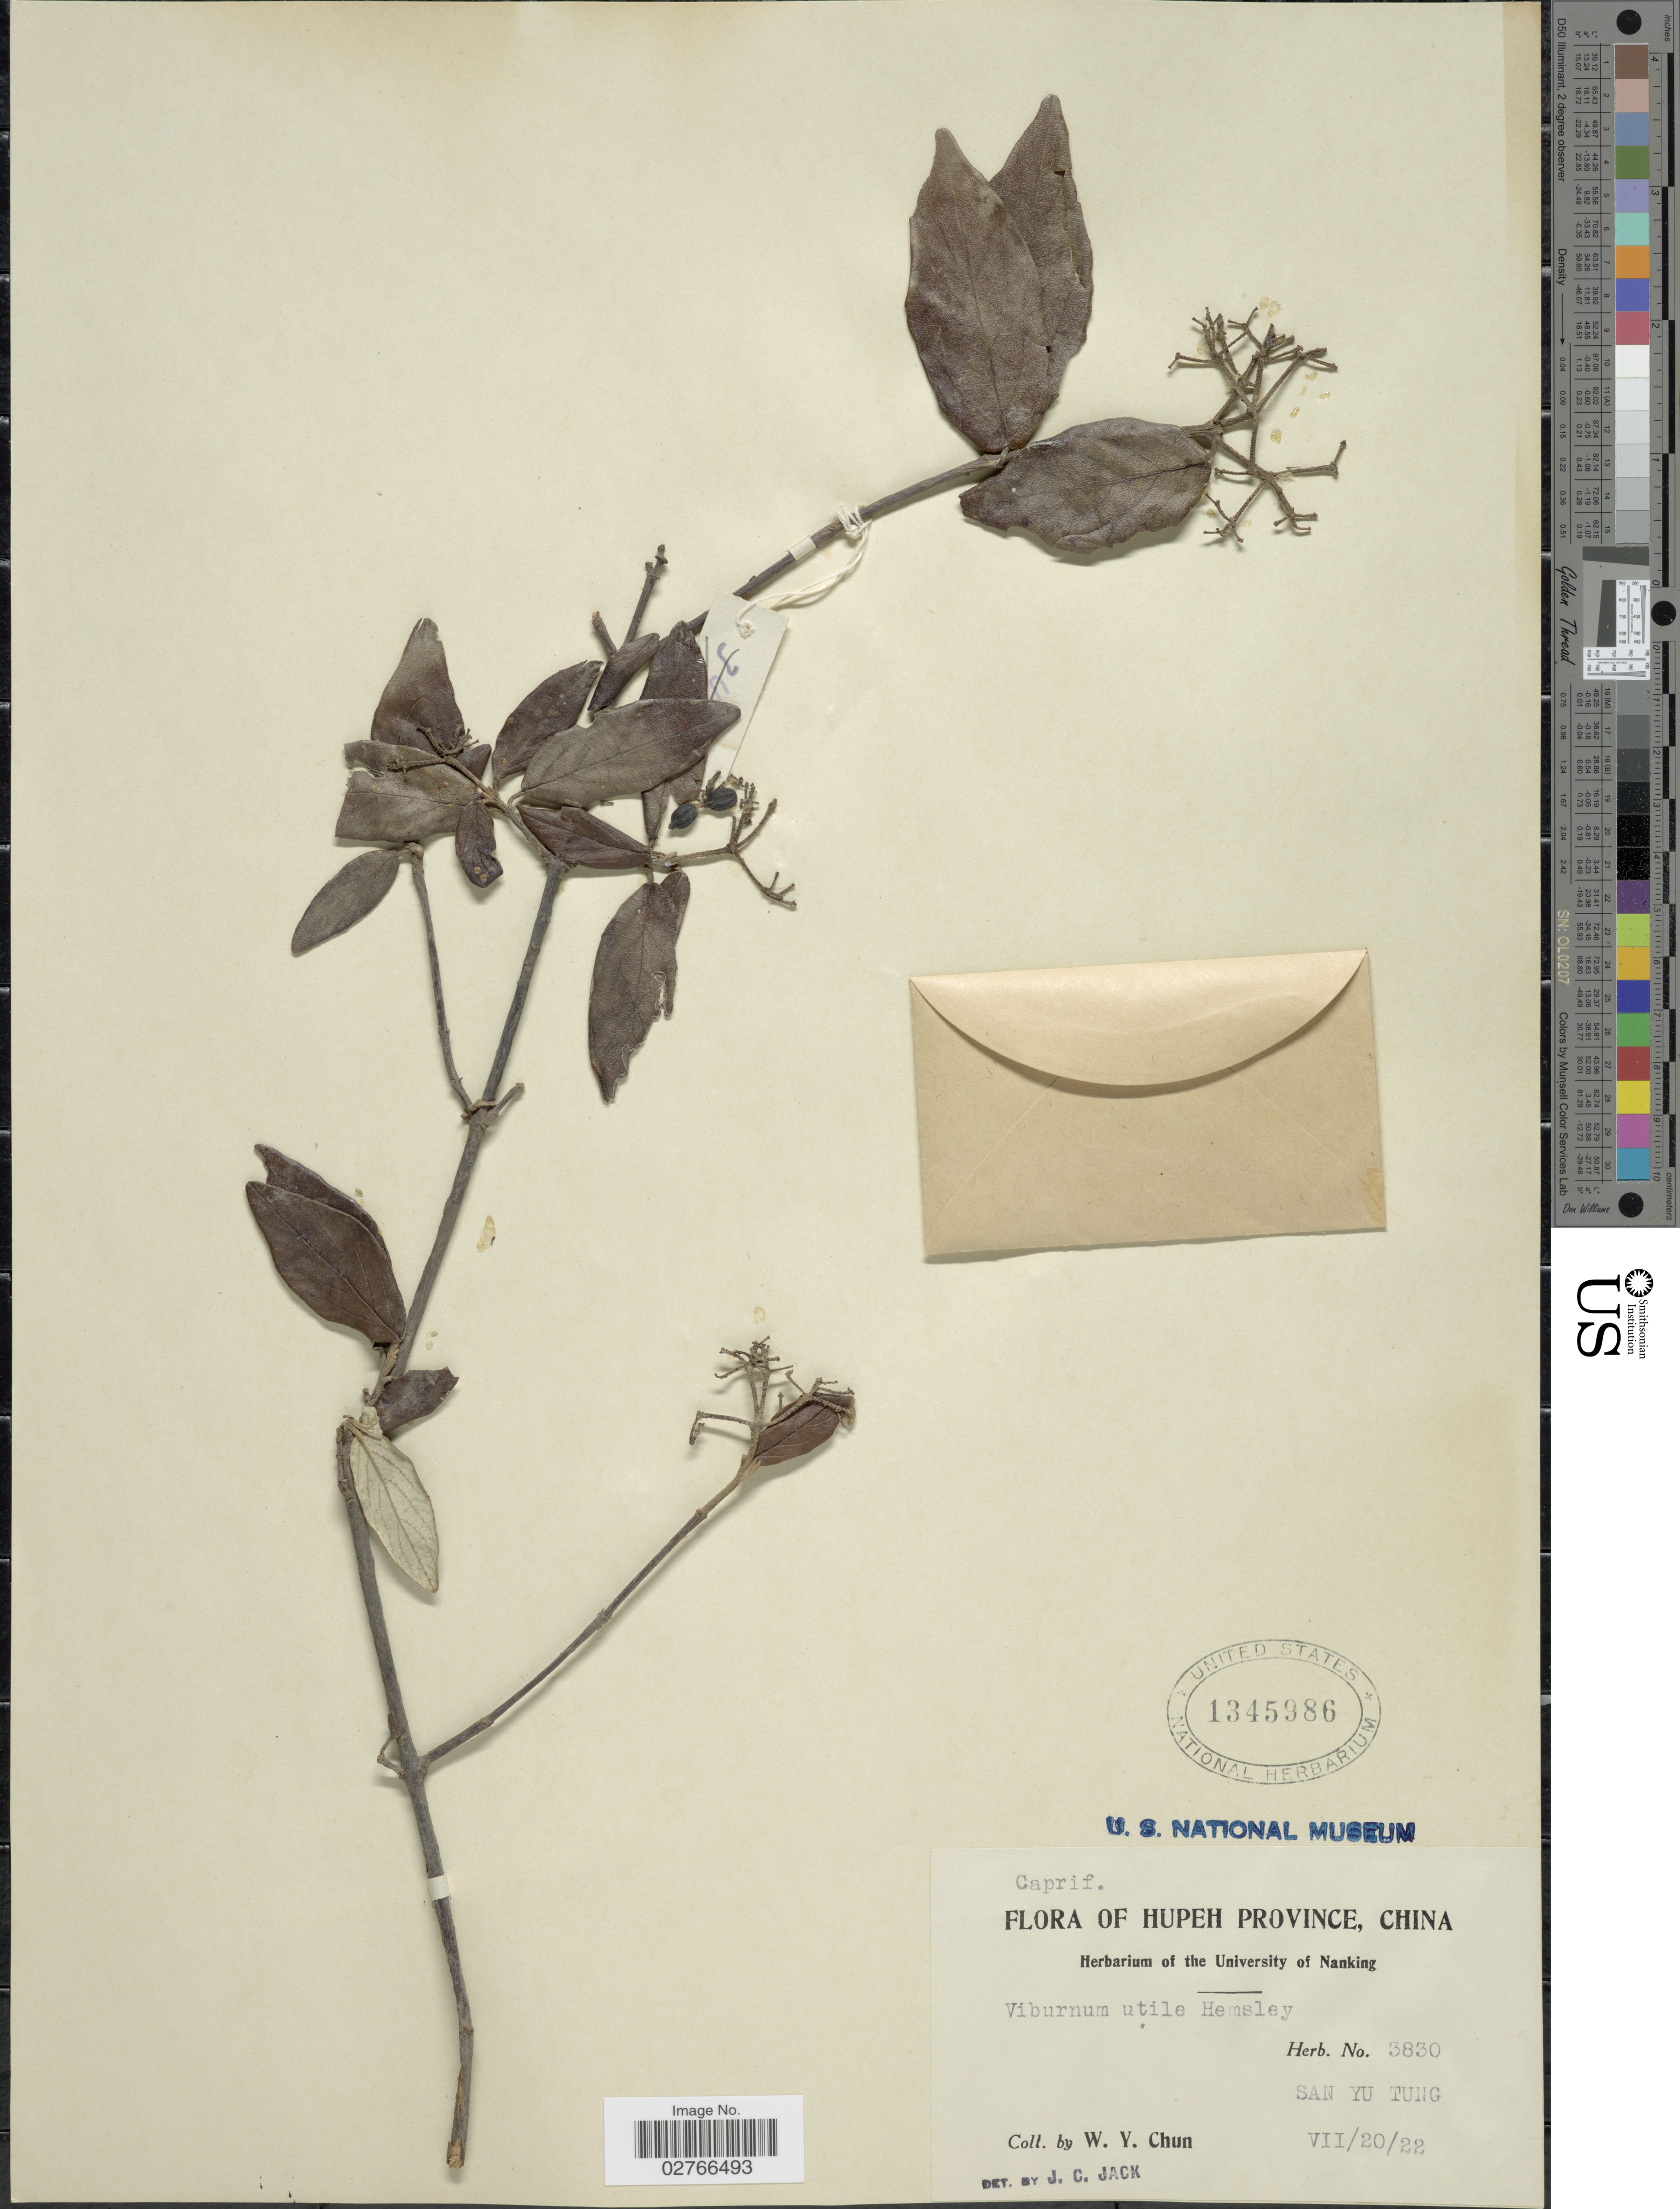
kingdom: Plantae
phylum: Tracheophyta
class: Magnoliopsida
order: Dipsacales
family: Viburnaceae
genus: Viburnum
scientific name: Viburnum utile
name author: Hemsl.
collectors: W. Y. Chun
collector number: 3830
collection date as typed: Transcribed d/m/y: 20/7/22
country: China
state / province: Hubei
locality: Hupeh Province, San Yu Tung.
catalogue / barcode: US 1345986